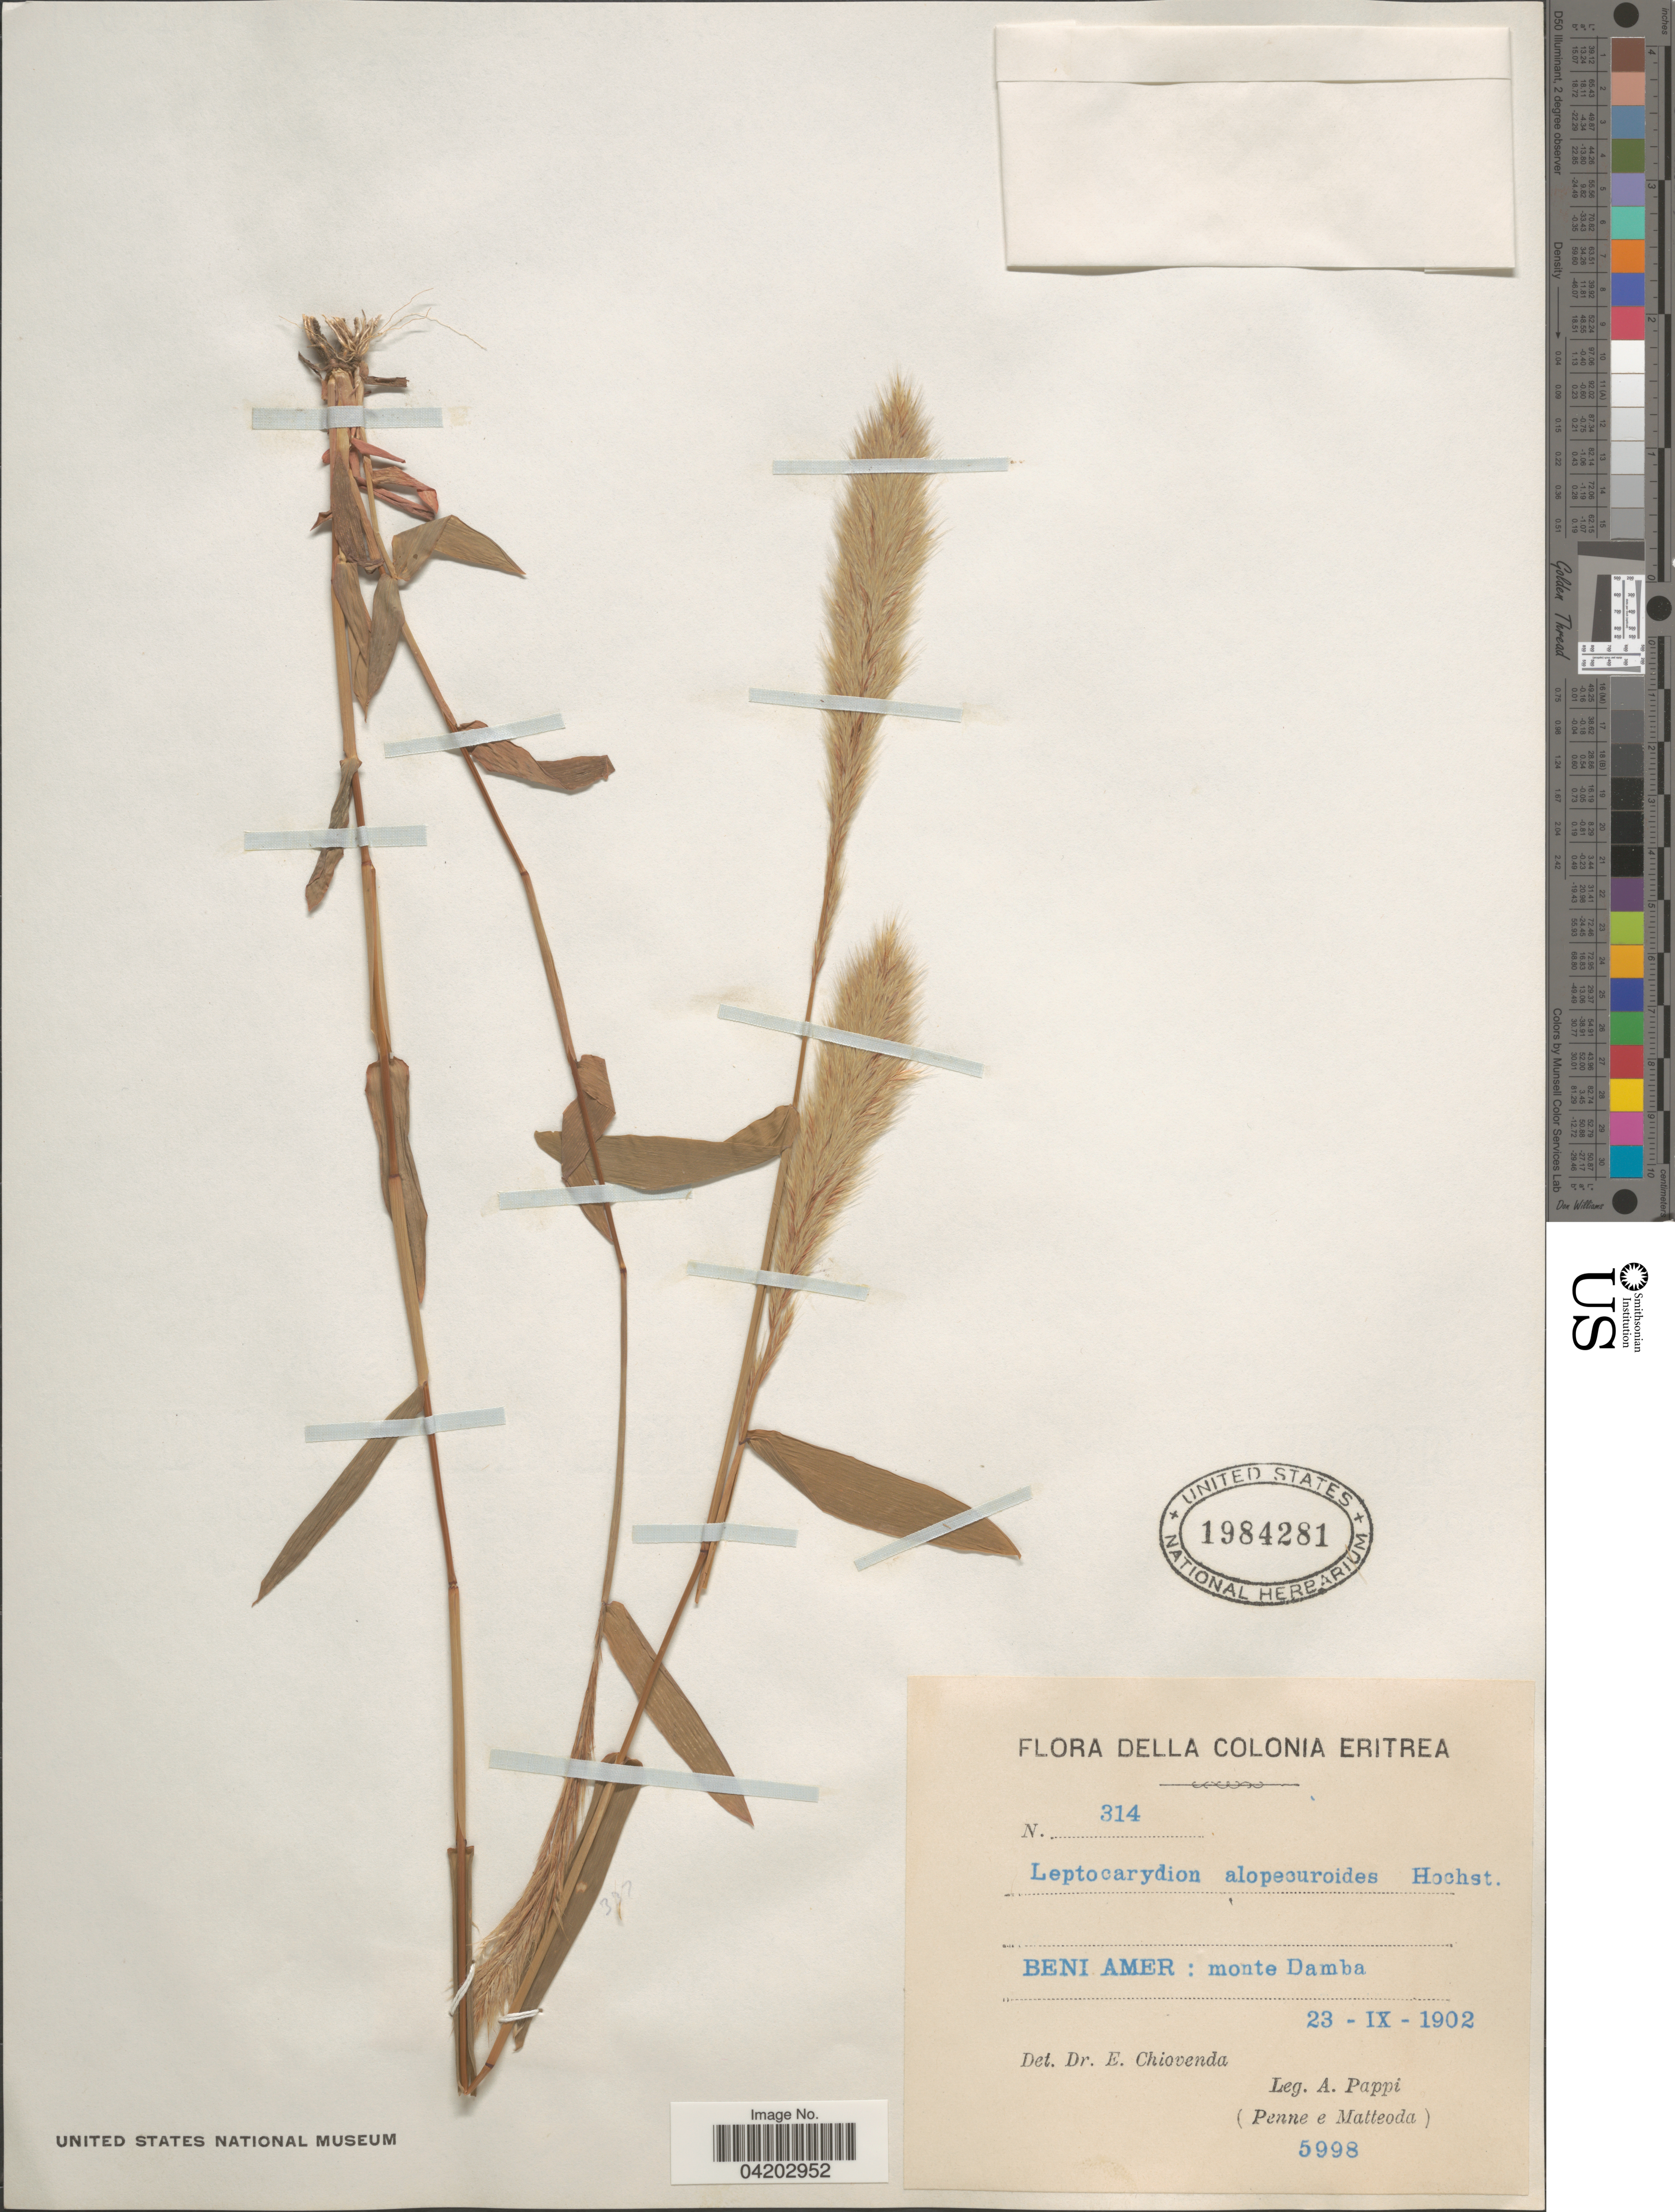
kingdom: Plantae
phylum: Tracheophyta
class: Liliopsida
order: Poales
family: Poaceae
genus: Leptocarydion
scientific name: Leptocarydion vulpiastrum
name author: (De Not.) Stapf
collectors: A. Pappi, Penne & Matteoda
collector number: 5998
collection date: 1902-09-23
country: Eritrea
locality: Colonia Eritrea. Beni Amer: monte Damba.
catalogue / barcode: US 1984281